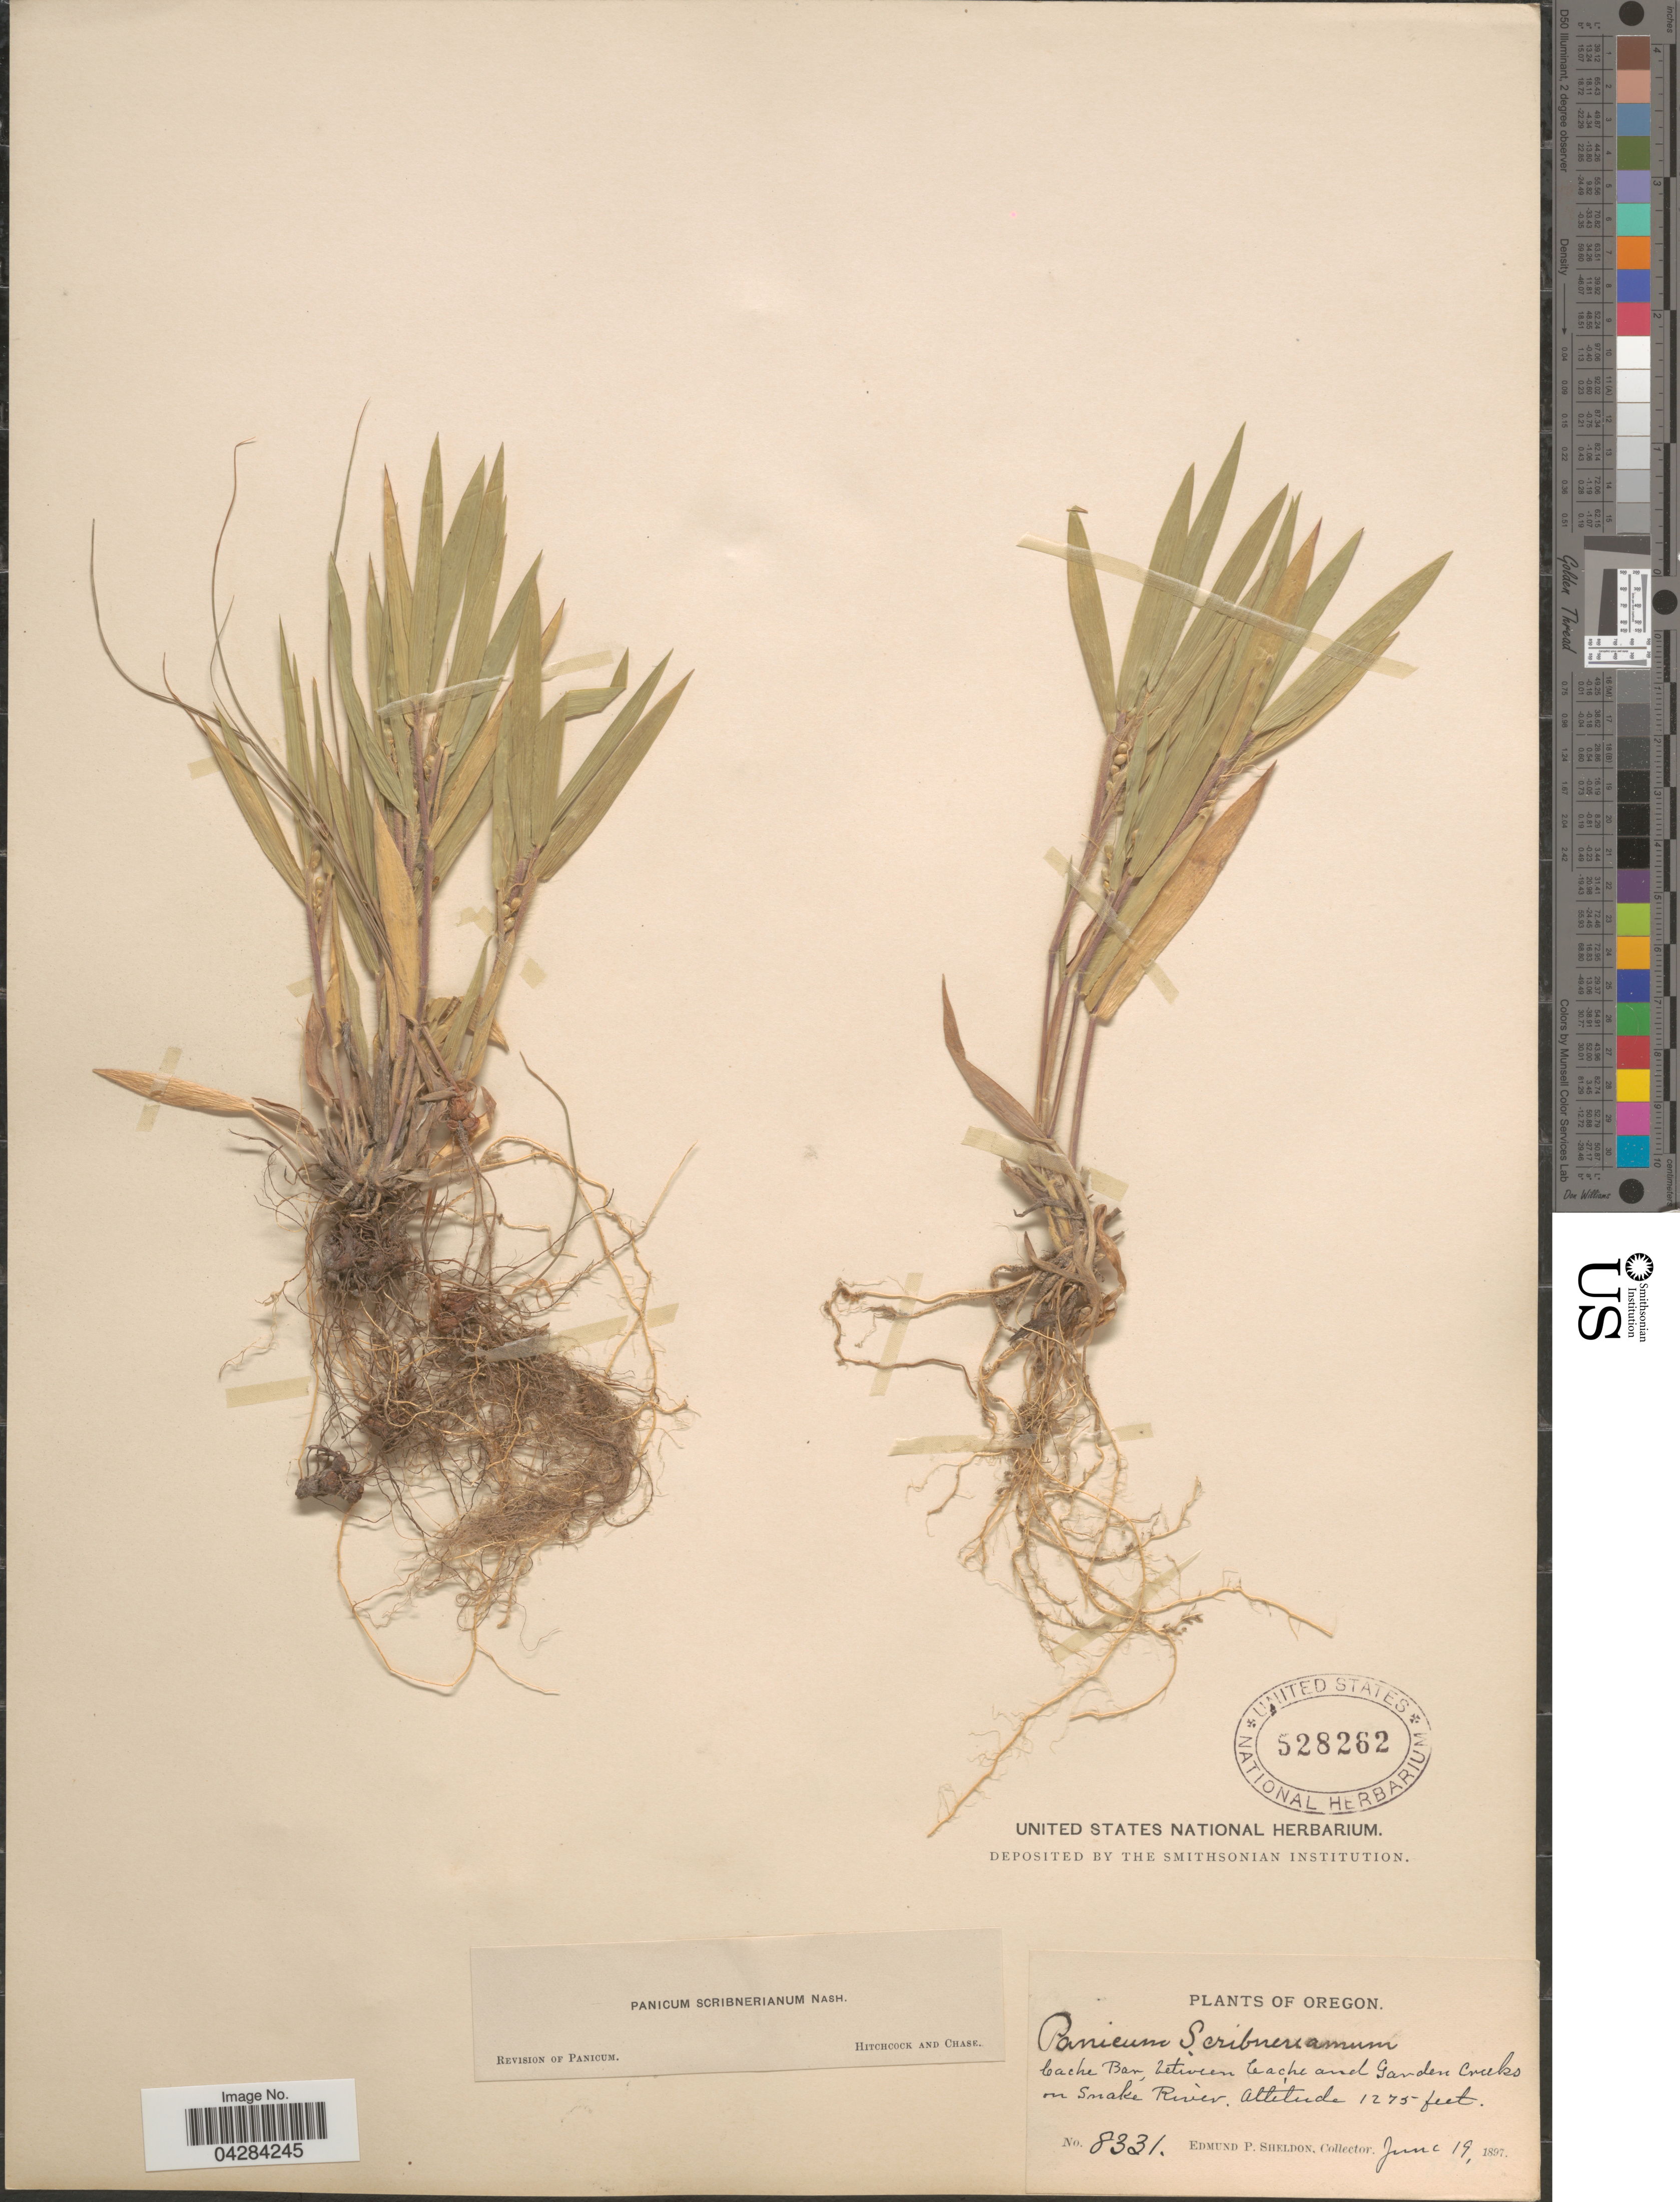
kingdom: Plantae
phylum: Tracheophyta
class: Liliopsida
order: Poales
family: Poaceae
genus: Dichanthelium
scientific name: Dichanthelium oligosanthes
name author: (Schult.) Gould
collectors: E. P. Sheldon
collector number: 8331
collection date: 1897-06-19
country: United States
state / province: Oregon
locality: Cache Bar, between Cache and Garden Creeks on Snake River.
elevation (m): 389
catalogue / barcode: US 528262